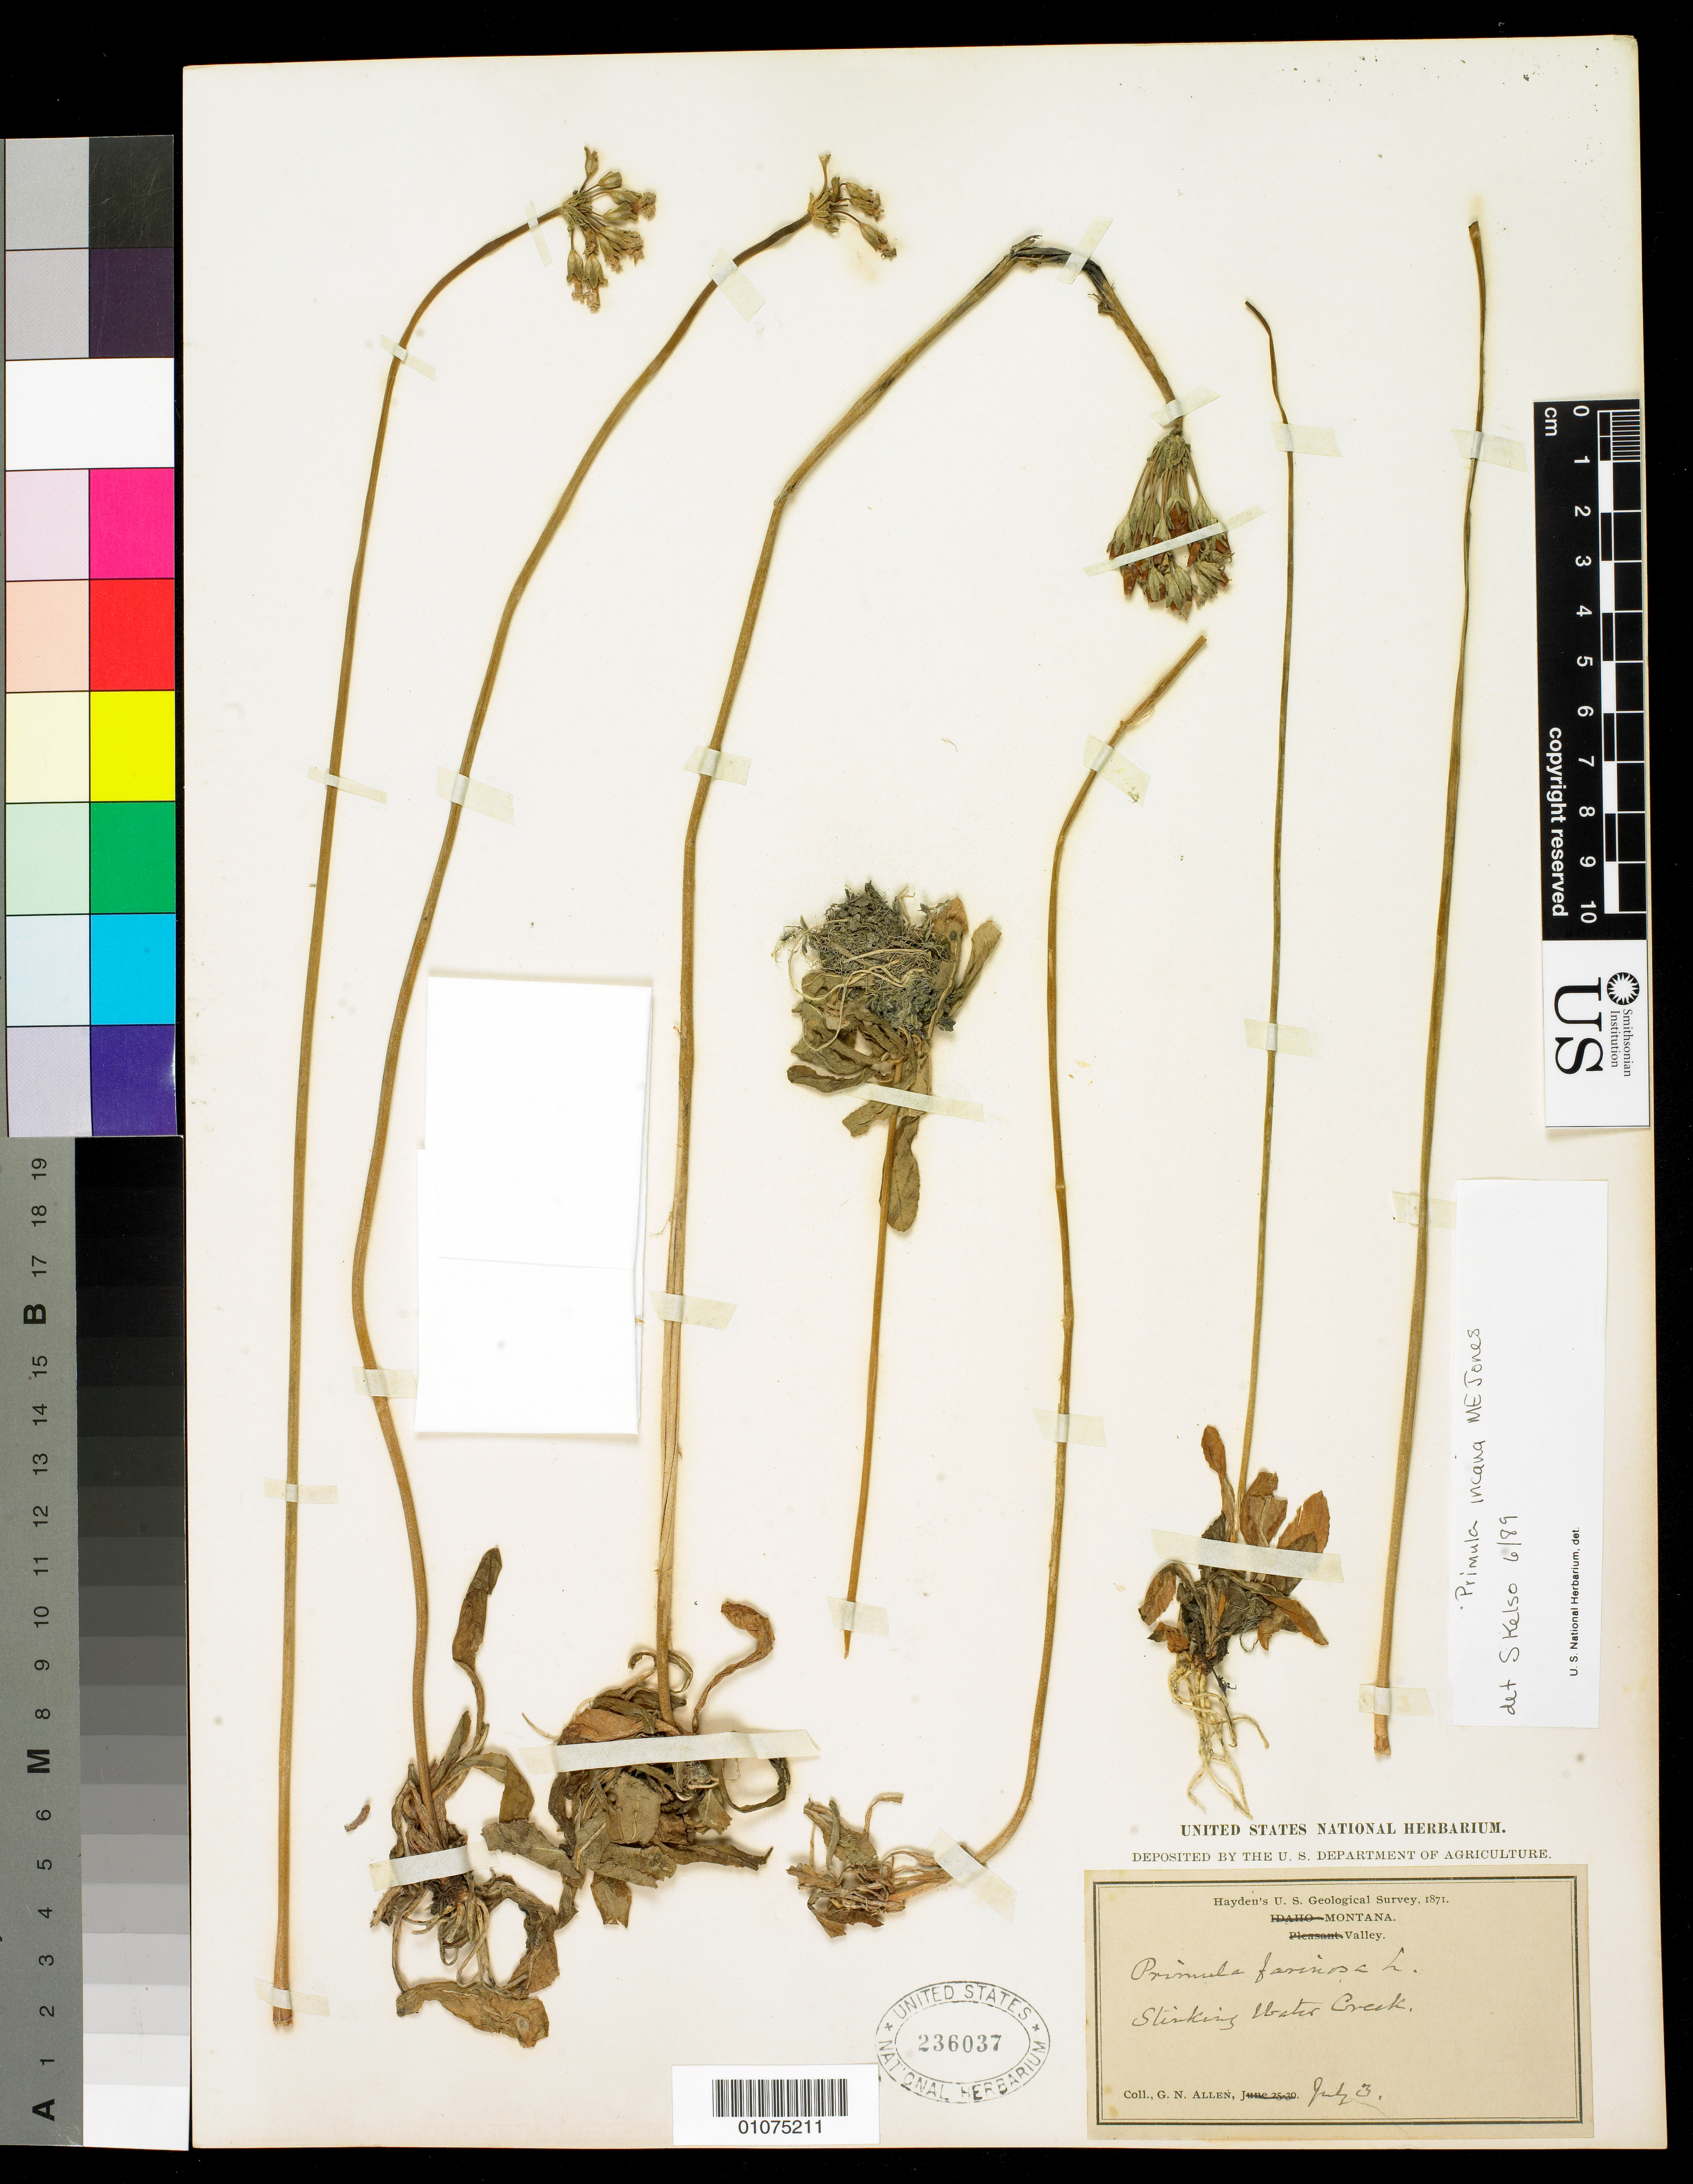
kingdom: Plantae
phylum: Tracheophyta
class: Magnoliopsida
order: Ericales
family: Primulaceae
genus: Primula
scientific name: Primula incana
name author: M.E. Jones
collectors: G. Allen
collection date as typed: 3 Jul 1871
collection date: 1871-07-03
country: United States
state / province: Montana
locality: Stinking Water Creek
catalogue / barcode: US 236037